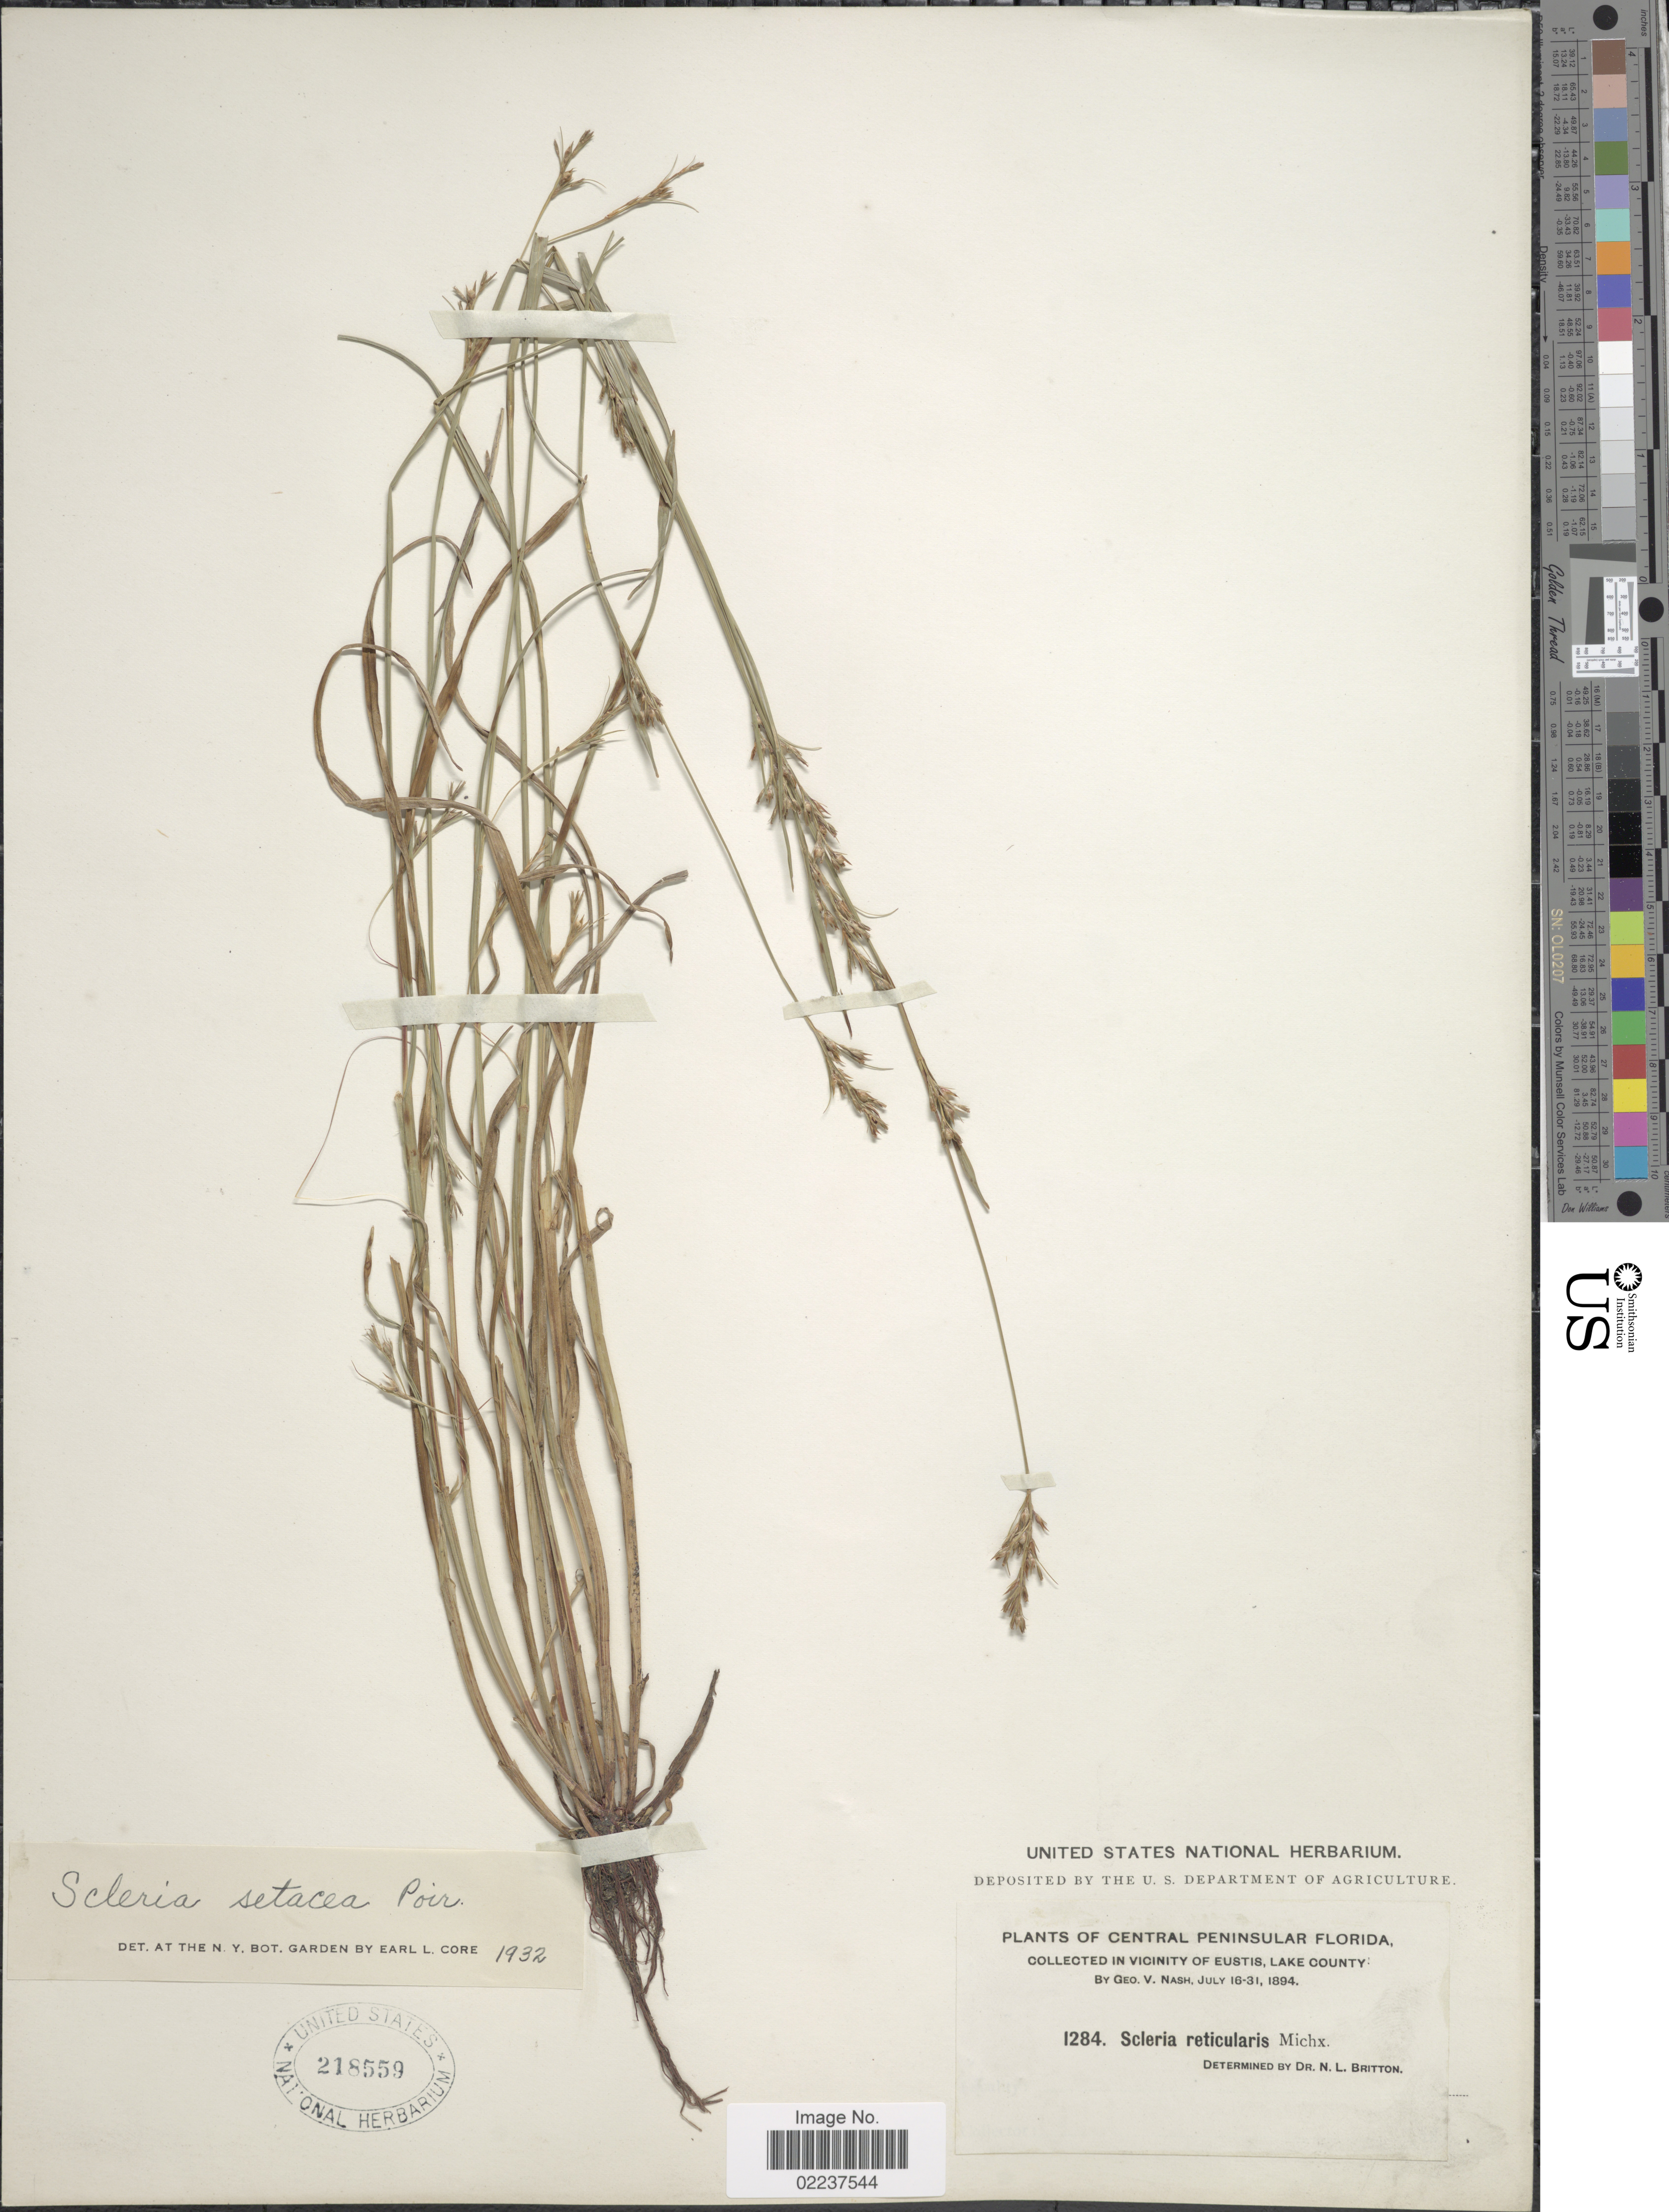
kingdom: Plantae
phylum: Tracheophyta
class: Liliopsida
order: Poales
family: Cyperaceae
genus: Scleria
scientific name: Scleria muehlenbergii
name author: Steud.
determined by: Strong, Mark T., (BOT), Smithsonian Institution - National Museum of Natural History (UNITED STATES)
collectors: G. V. Nash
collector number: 1284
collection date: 1894-07-16/1894-07-31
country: United States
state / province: Florida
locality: Central Peninsular Florida, Vicinity of Eustis, Lake County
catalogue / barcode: US 218559